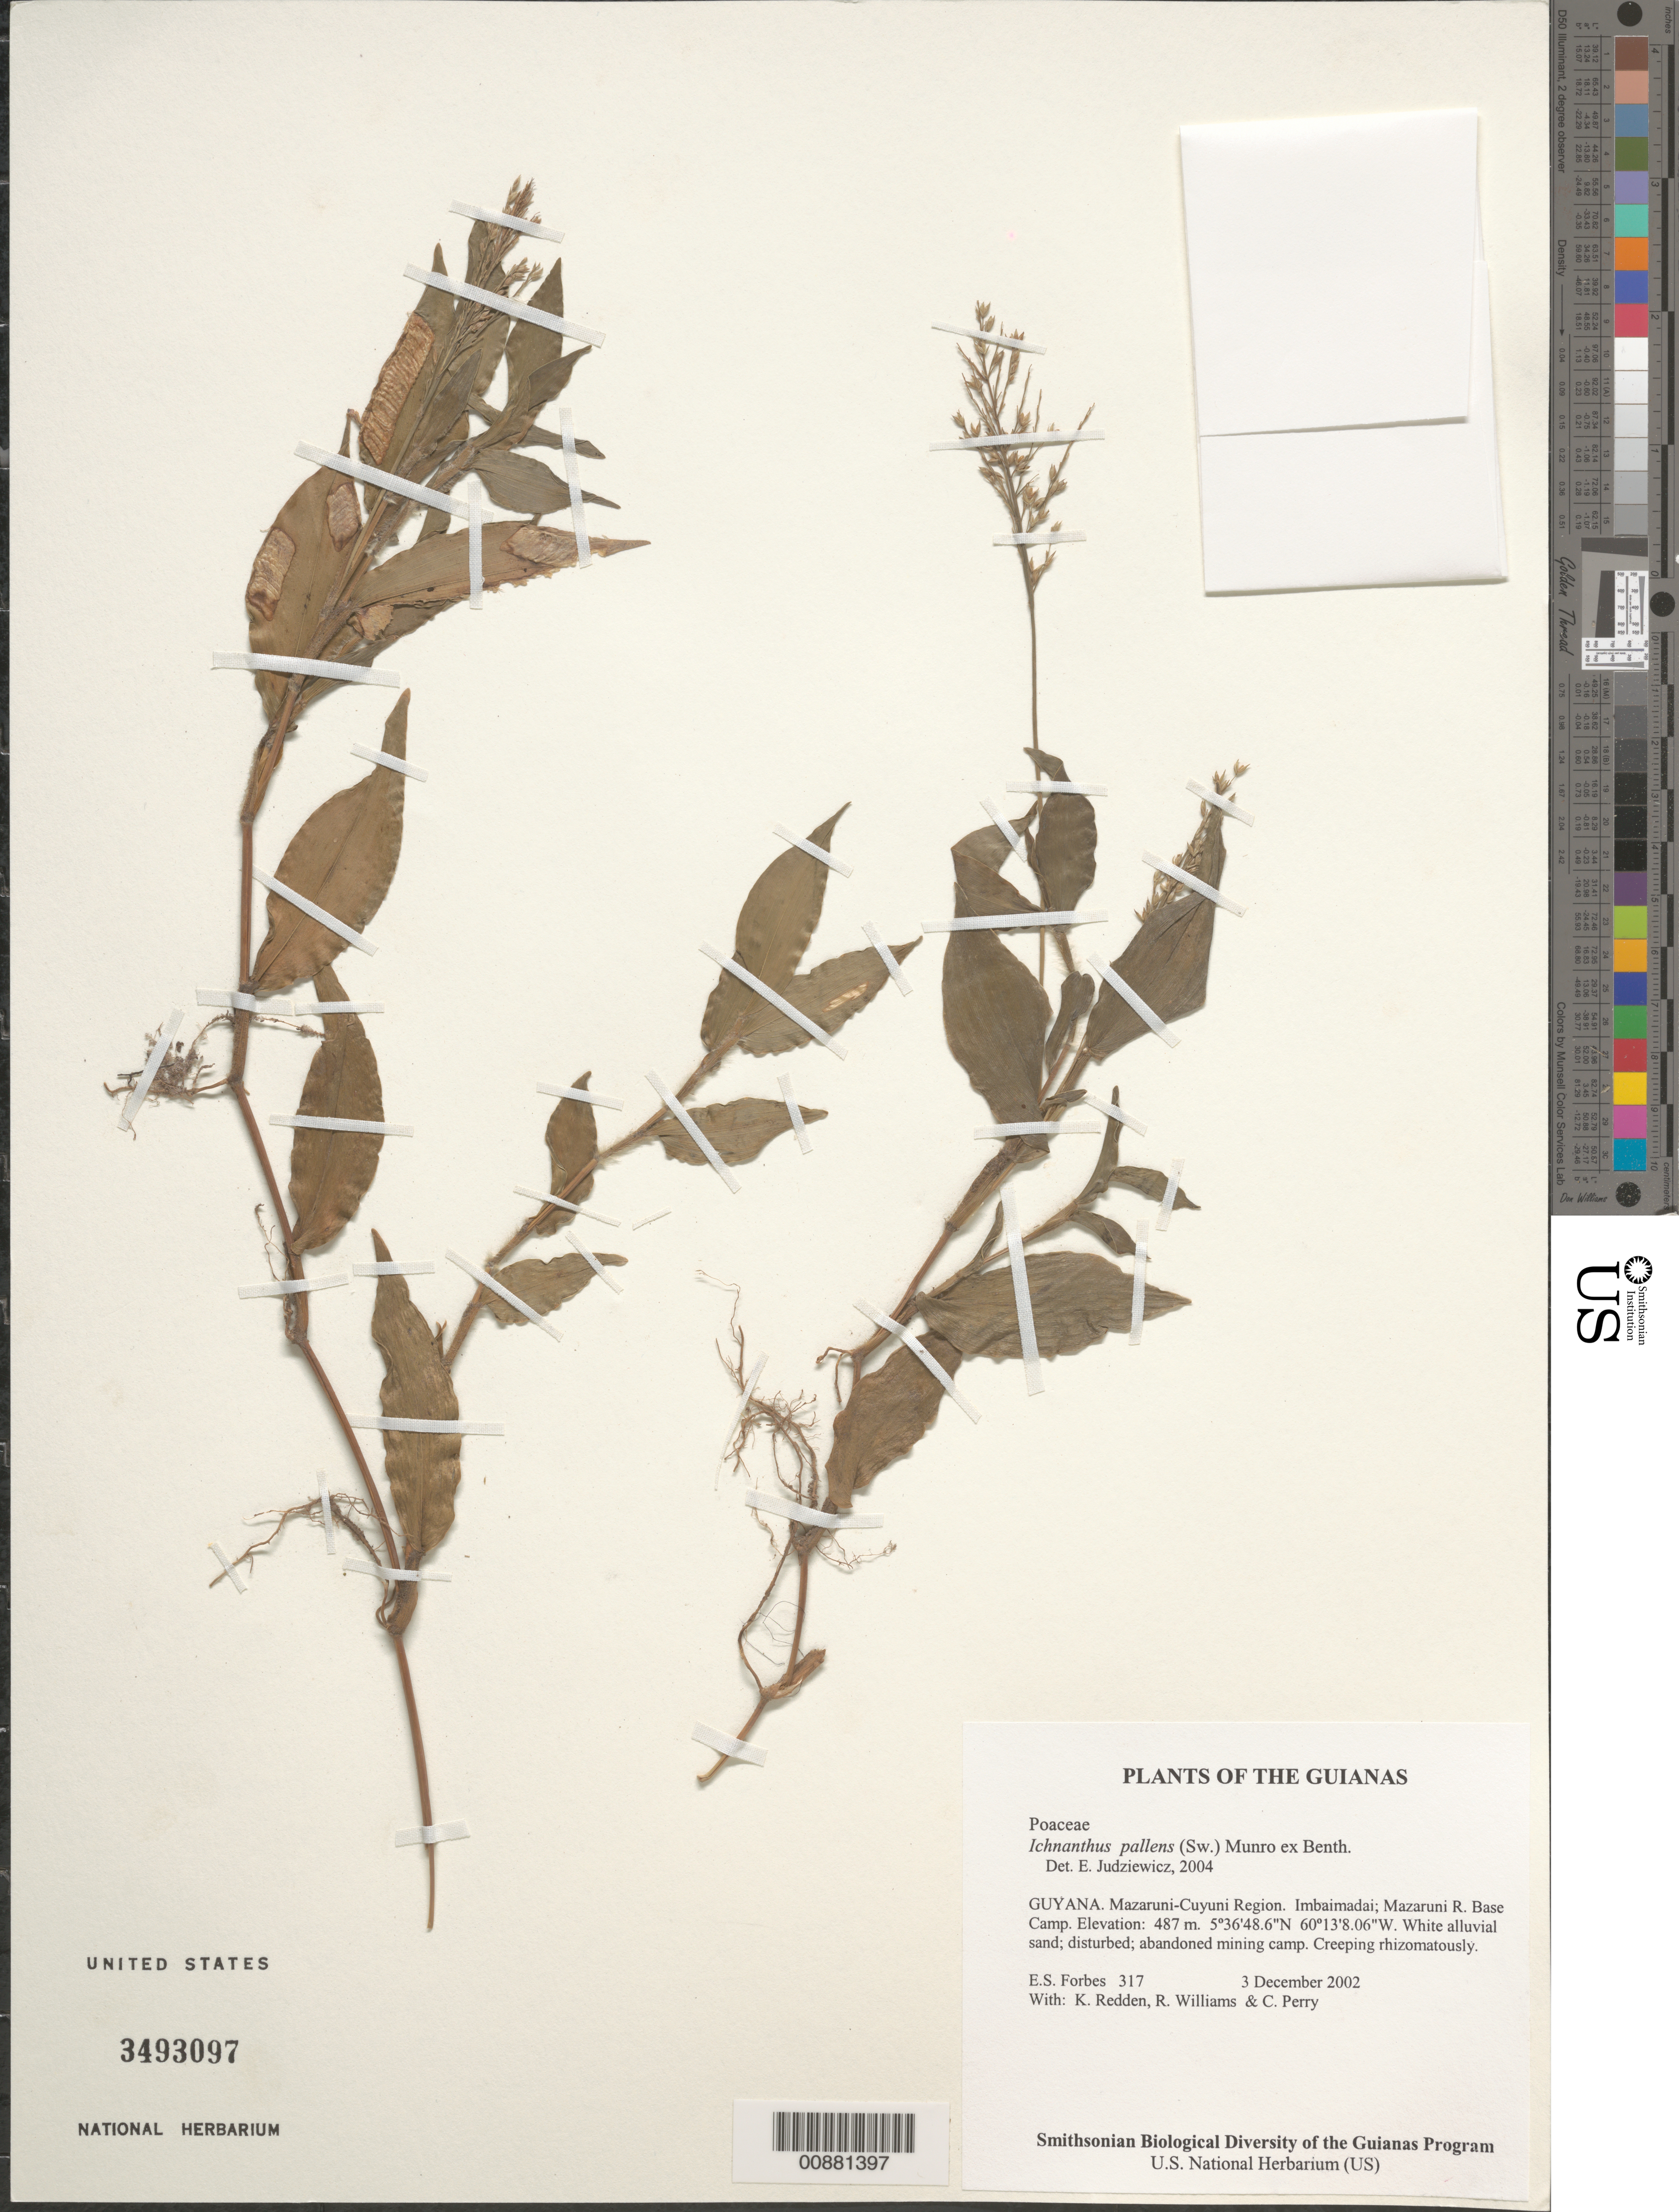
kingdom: Plantae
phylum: Tracheophyta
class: Liliopsida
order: Poales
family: Poaceae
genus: Ichnanthus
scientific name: Ichnanthus pallens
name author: (Sw.) Munro ex Benth.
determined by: Judziewicz, E. J.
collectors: E. Forbes, K. M. Redden, R. Williams & C. Perry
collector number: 317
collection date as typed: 3 December 2002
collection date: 2002-12-03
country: Guyana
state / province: Cuyuni-Mazaruni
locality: Imbaimadai; Mazaruni R. Base Camp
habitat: White alluvial sand; disturbed; abandoned mining camp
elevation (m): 487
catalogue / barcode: US 3493097